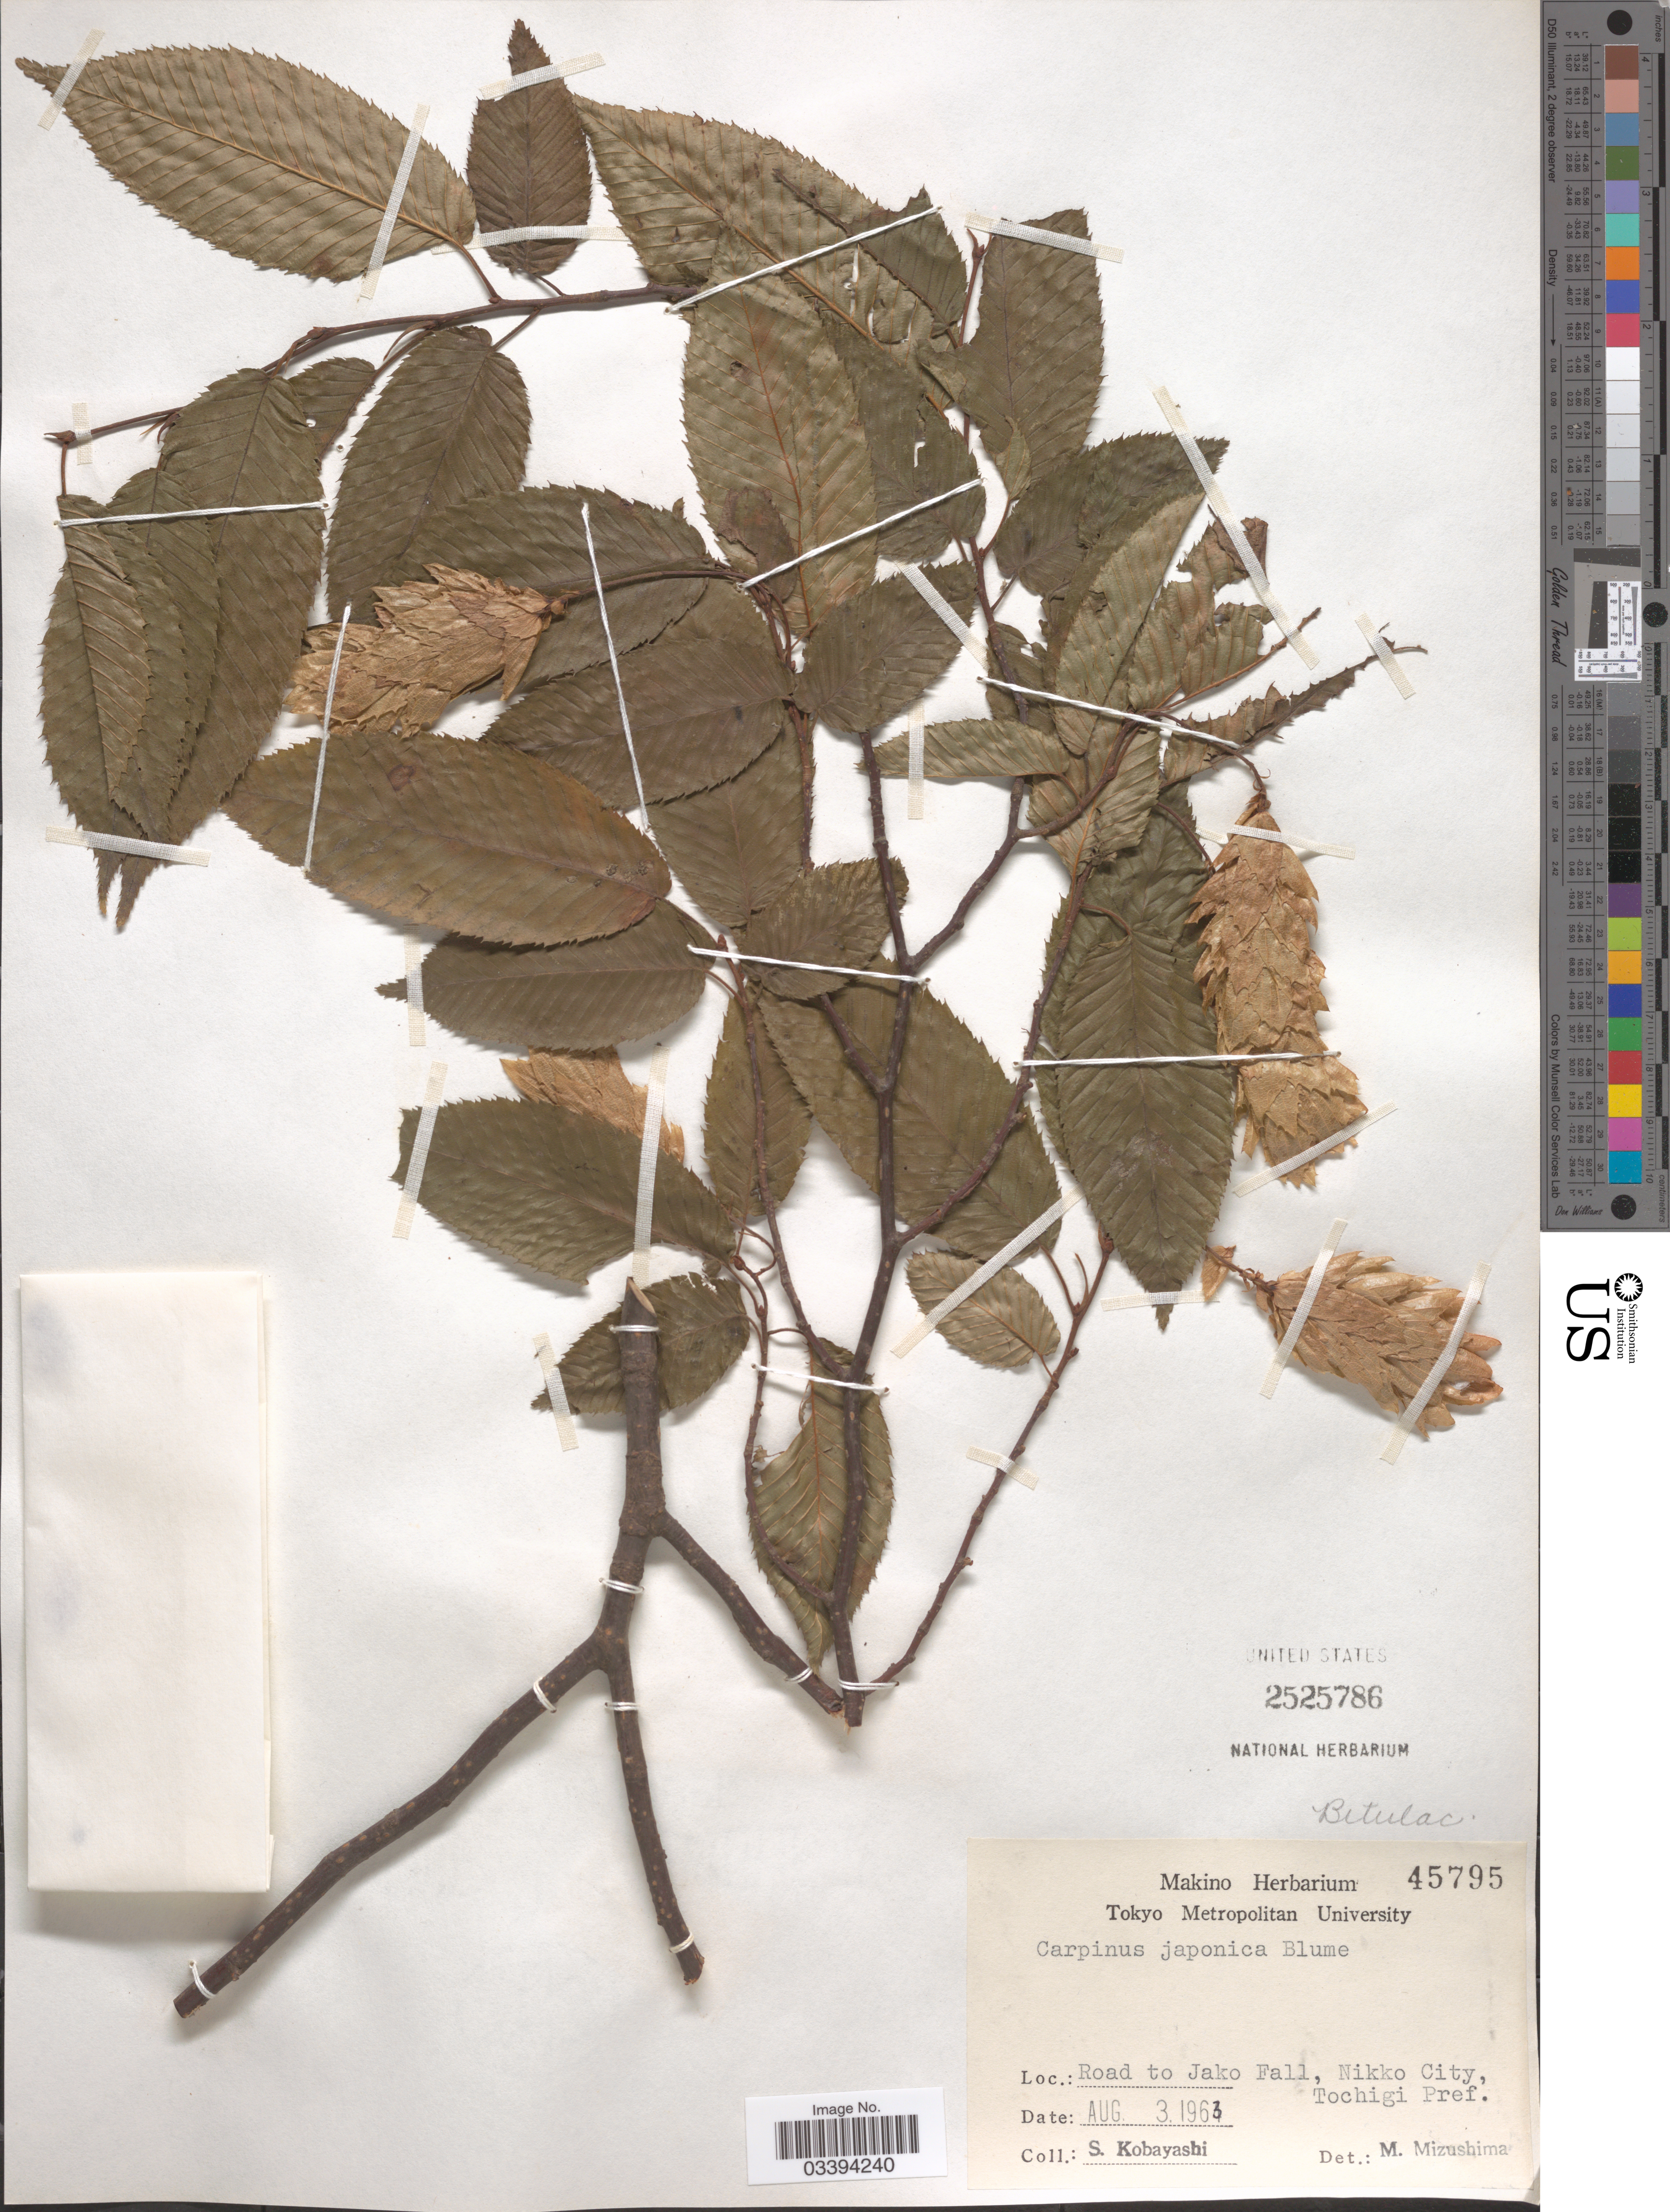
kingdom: Plantae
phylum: Tracheophyta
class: Magnoliopsida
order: Fagales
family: Betulaceae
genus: Carpinus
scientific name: Carpinus japonica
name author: Blume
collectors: S. Kobayashi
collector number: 45795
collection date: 1963-08-03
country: Japan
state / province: Totigi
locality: Road to Jako Fall, Nikko City, Tochigi Pref.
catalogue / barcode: US 2525786